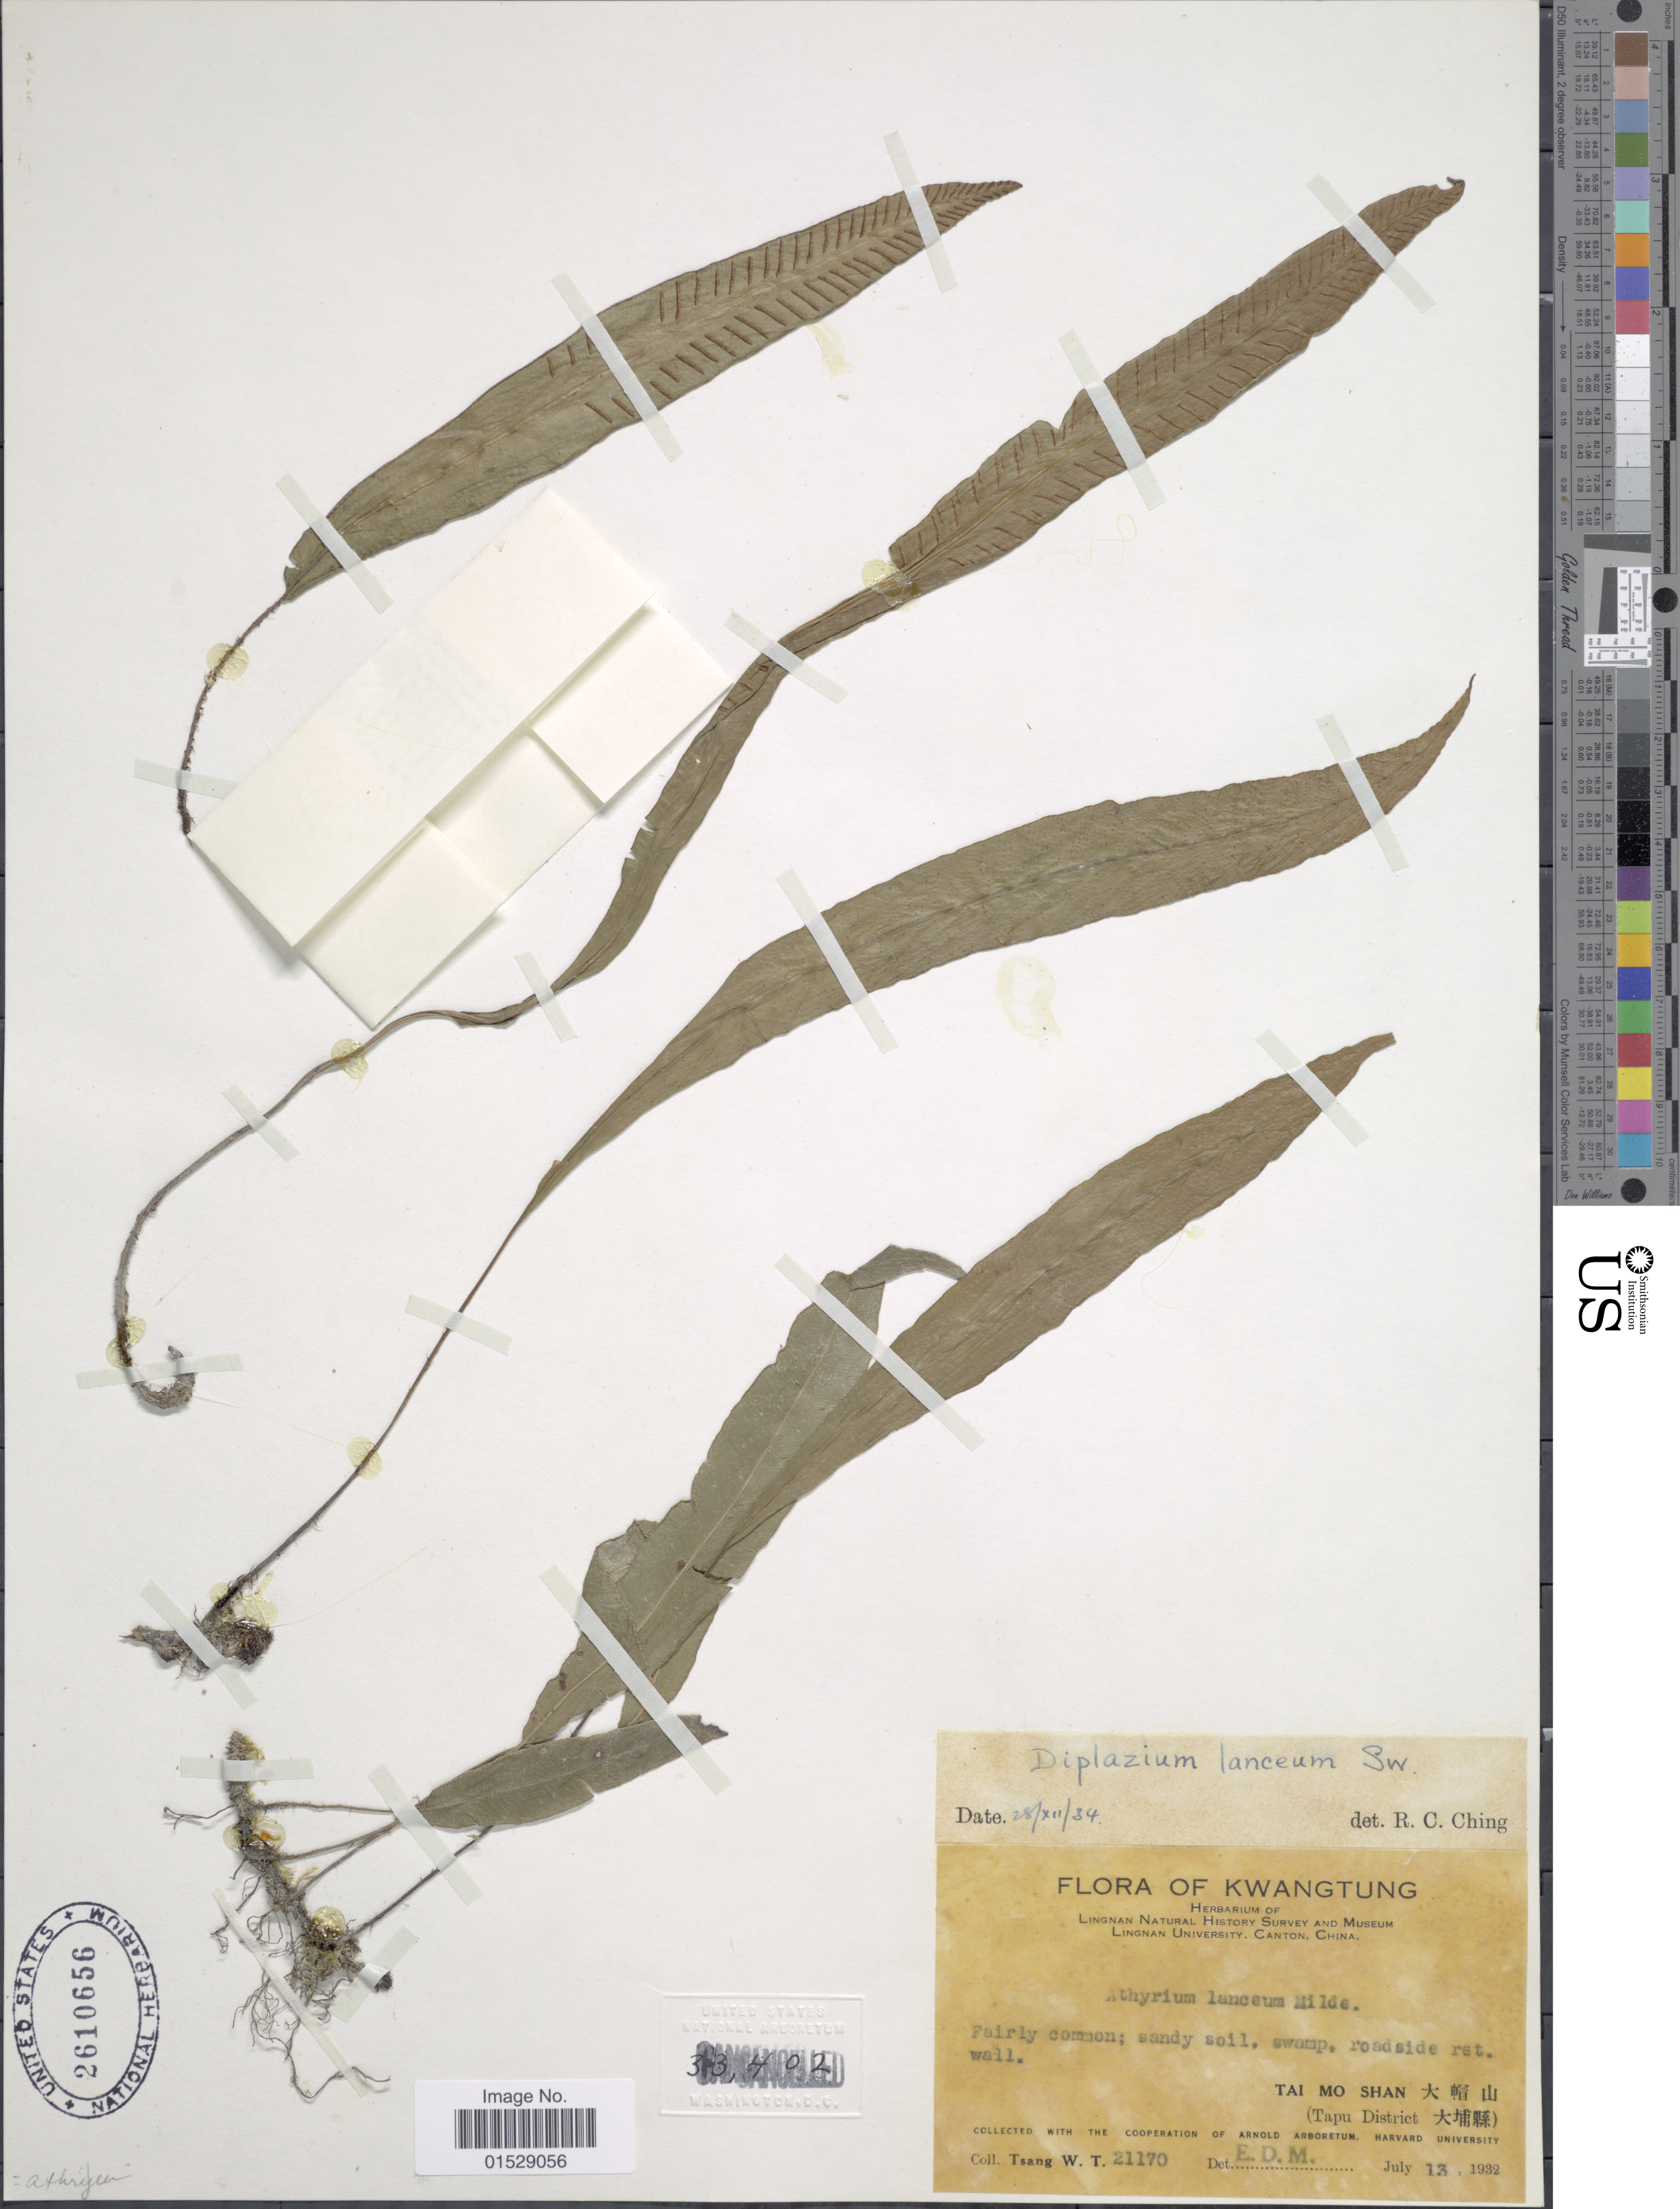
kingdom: Plantae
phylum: Tracheophyta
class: Polypodiopsida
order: Polypodiales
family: Athyriaceae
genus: Deparia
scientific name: Deparia lancea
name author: (Thunb.) Fraser-Jenk.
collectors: W. T. Tsang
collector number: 21170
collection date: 1932-07-13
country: China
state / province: Guangdong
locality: Kwangtung, Tai Mo Shan, (Tapu District)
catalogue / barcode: US 2610656